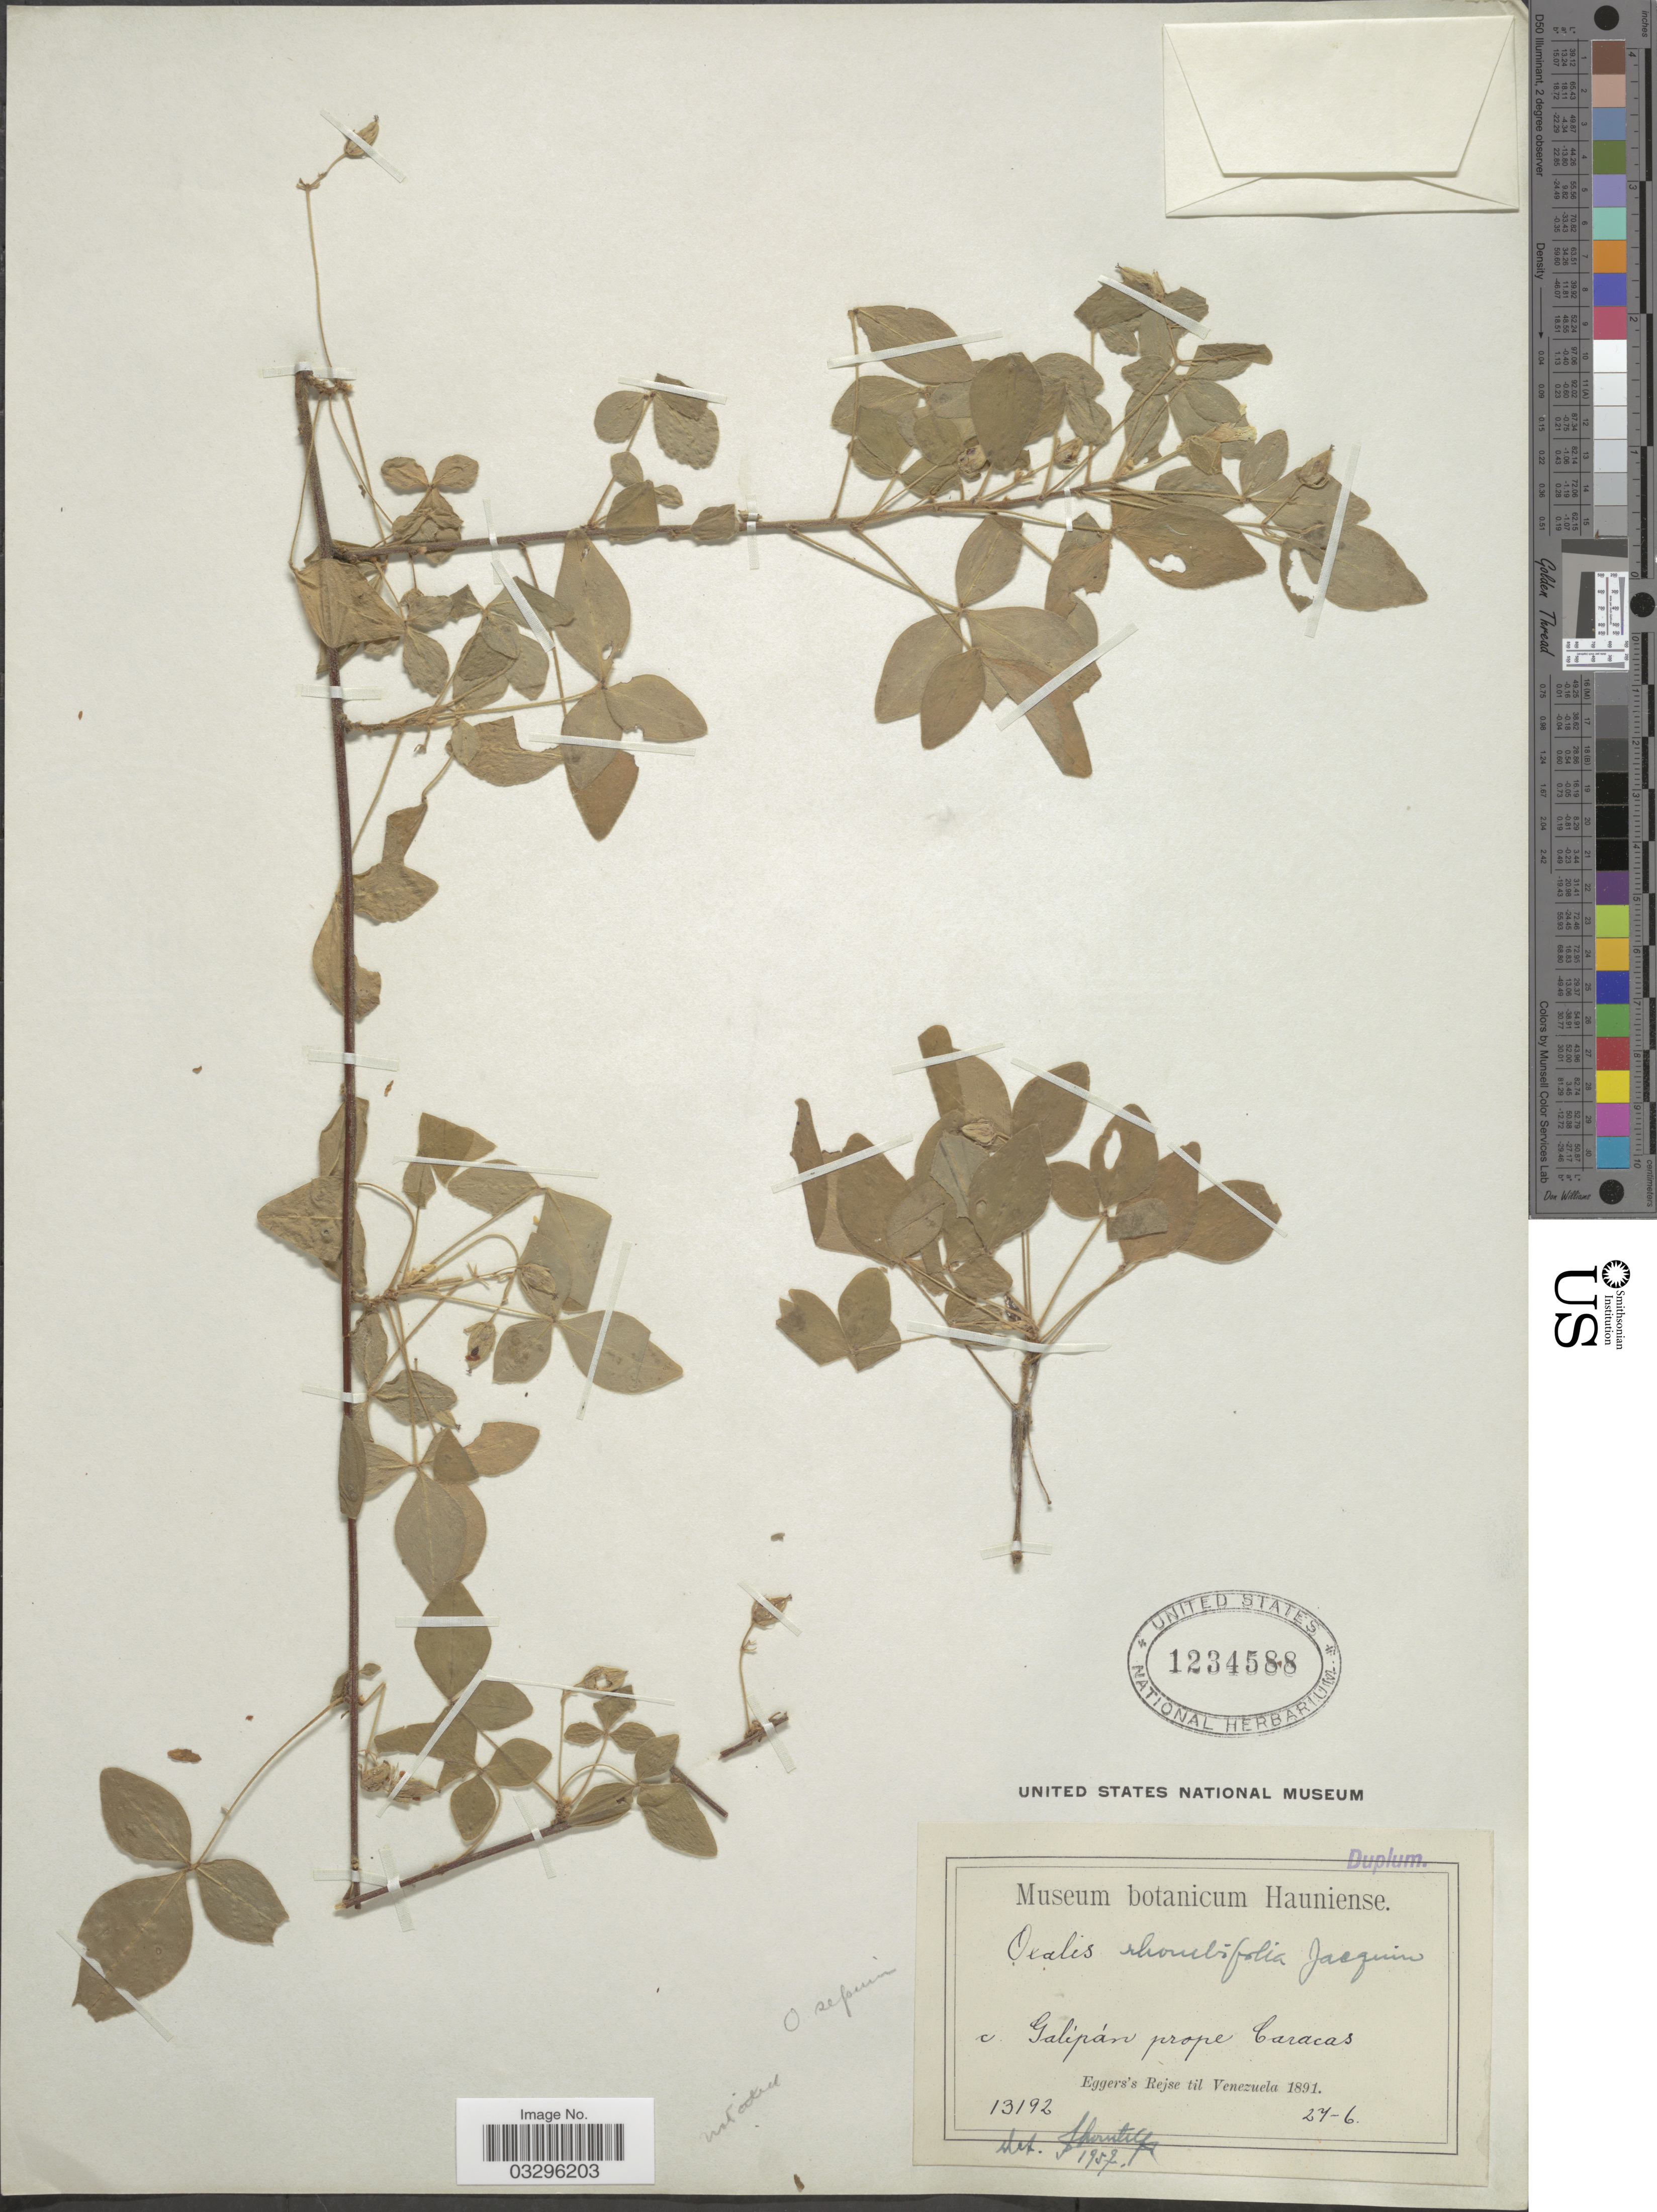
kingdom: Plantae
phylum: Tracheophyta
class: Magnoliopsida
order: Oxalidales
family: Oxalidaceae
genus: Oxalis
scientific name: Oxalis rhombifolia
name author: Jacq.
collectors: -. Eggers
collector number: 13192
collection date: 1891-06-27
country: Venezuela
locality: C. Galípán prope Caracas.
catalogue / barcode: US 1234588